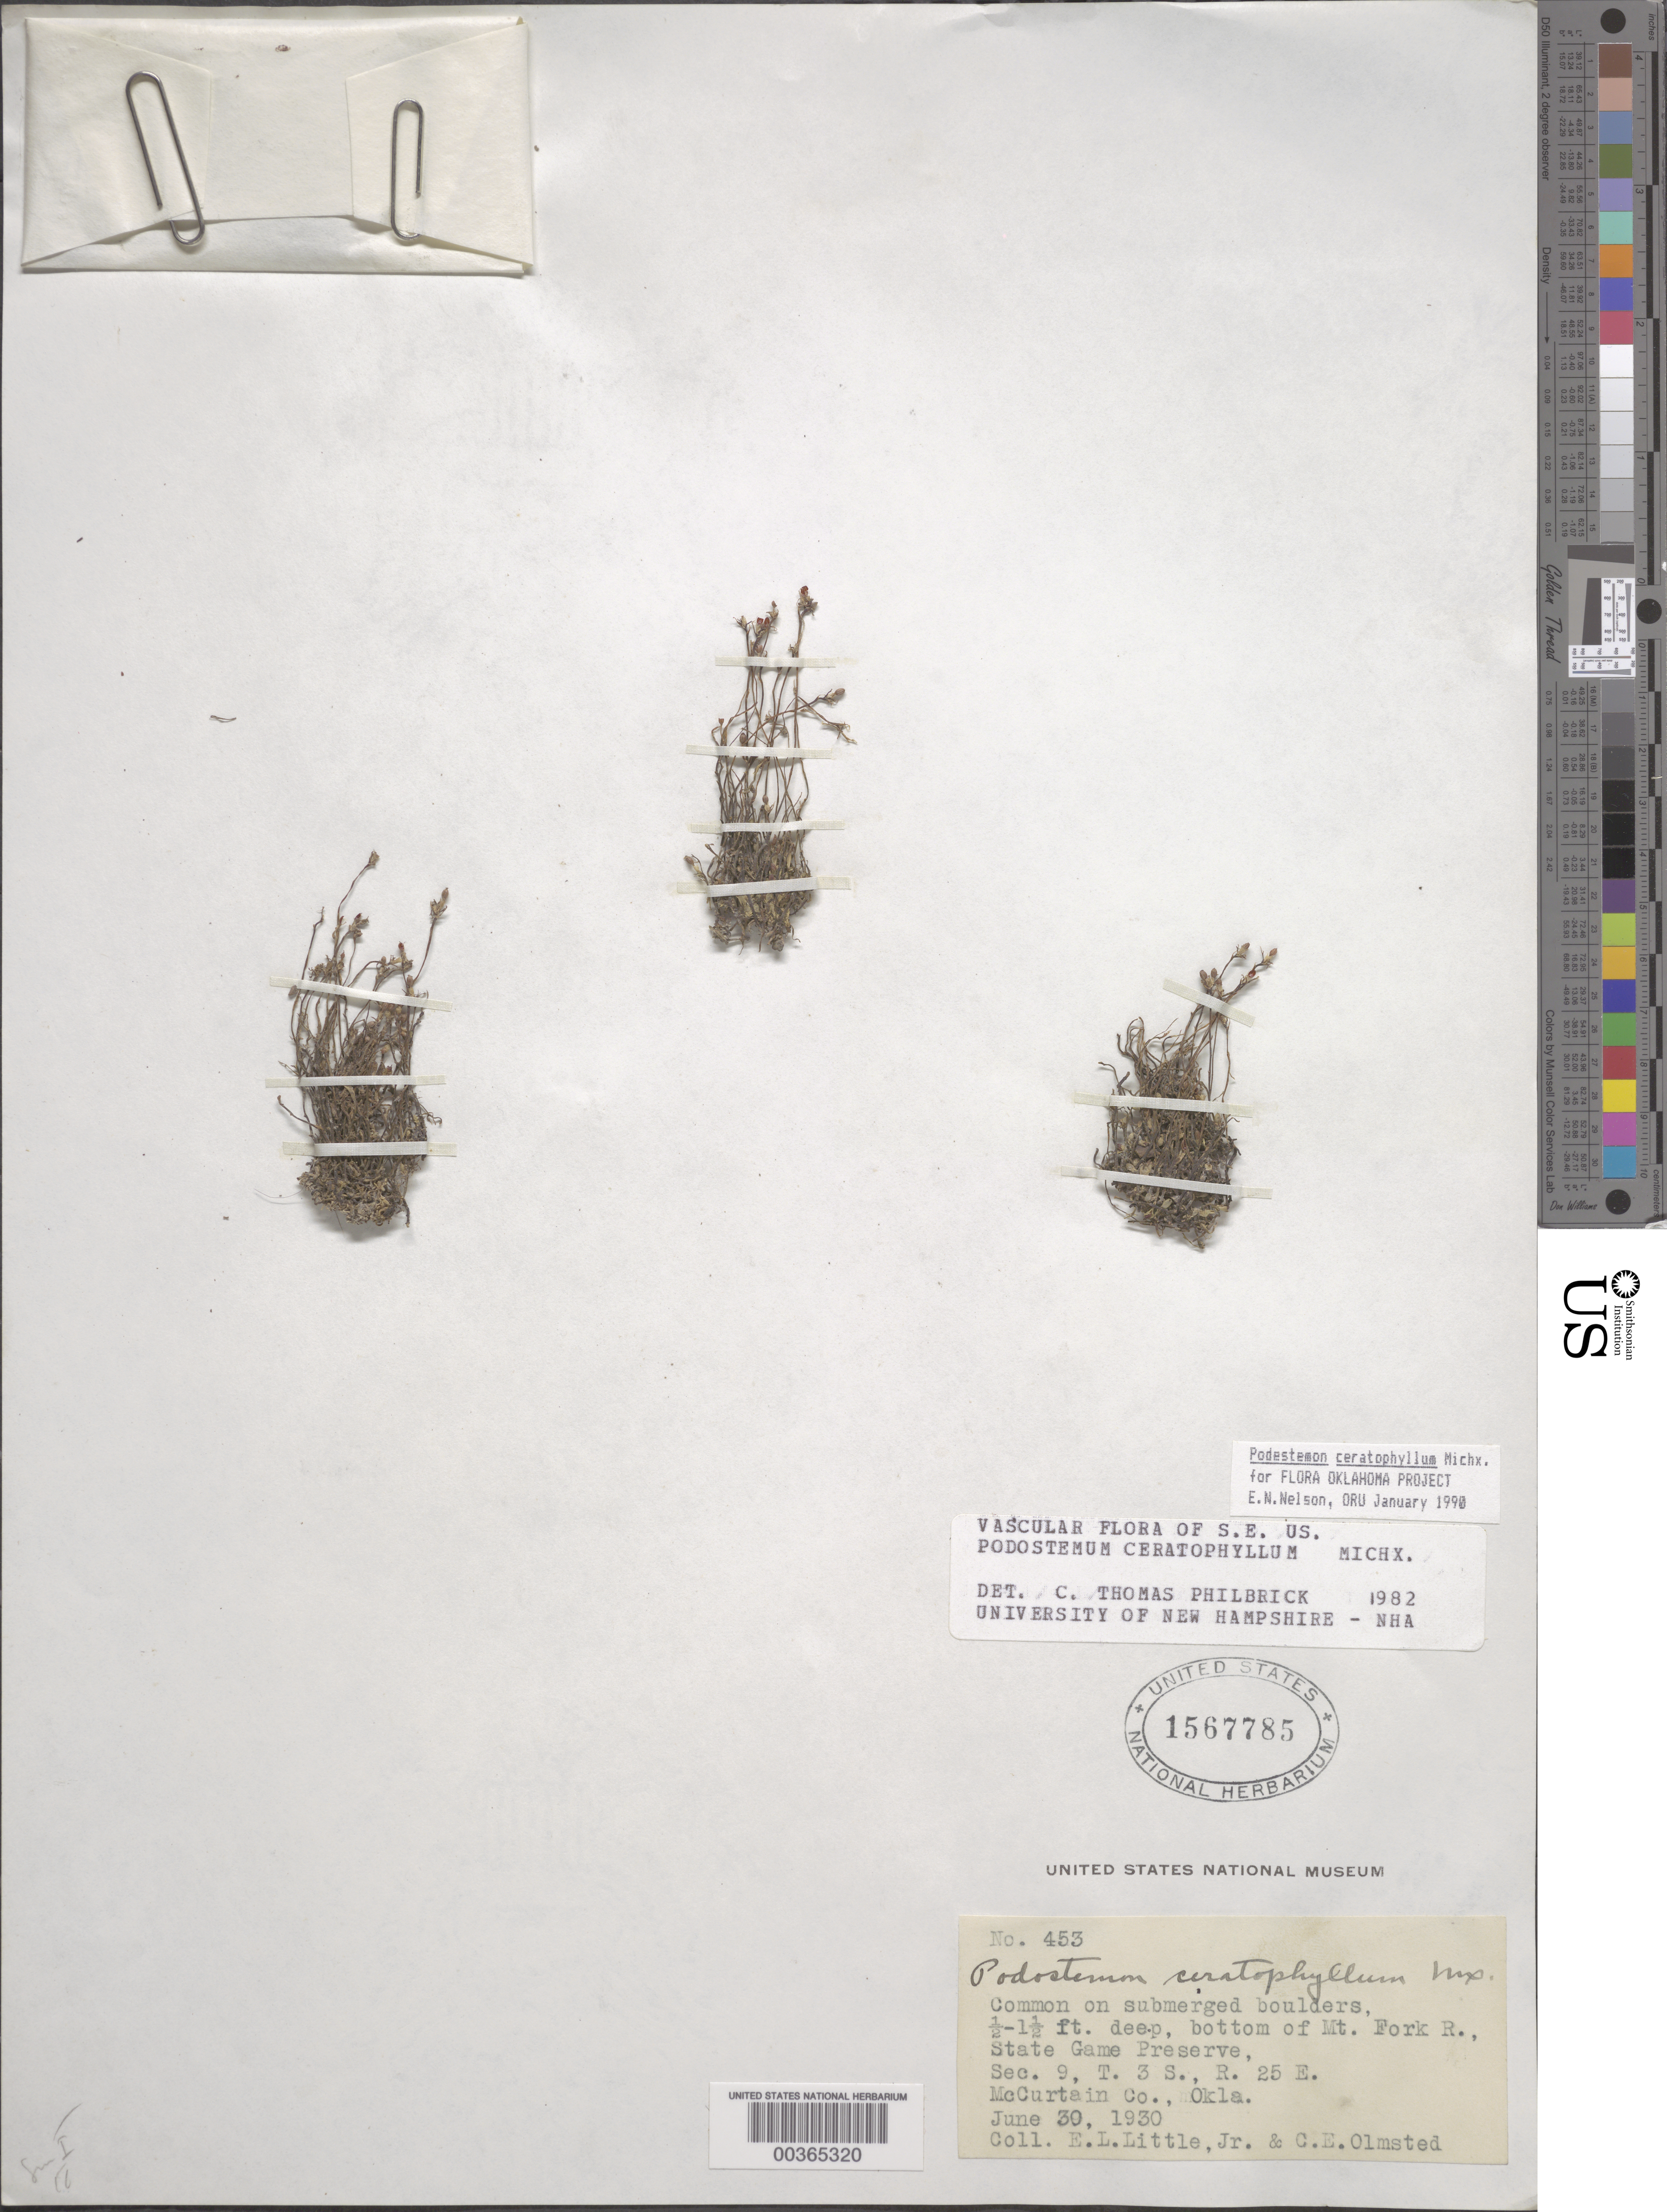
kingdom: Plantae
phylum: Tracheophyta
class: Magnoliopsida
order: Malpighiales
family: Podostemaceae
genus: Podostemum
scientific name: Podostemum ceratophylllum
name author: Michx.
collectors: E. L. Little & C. Olmsted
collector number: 453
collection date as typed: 30 Jun 1930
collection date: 1930-06-30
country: United States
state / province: Oklahoma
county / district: Mccurtain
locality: Mountain fork river, state game preserve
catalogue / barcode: US 1567785